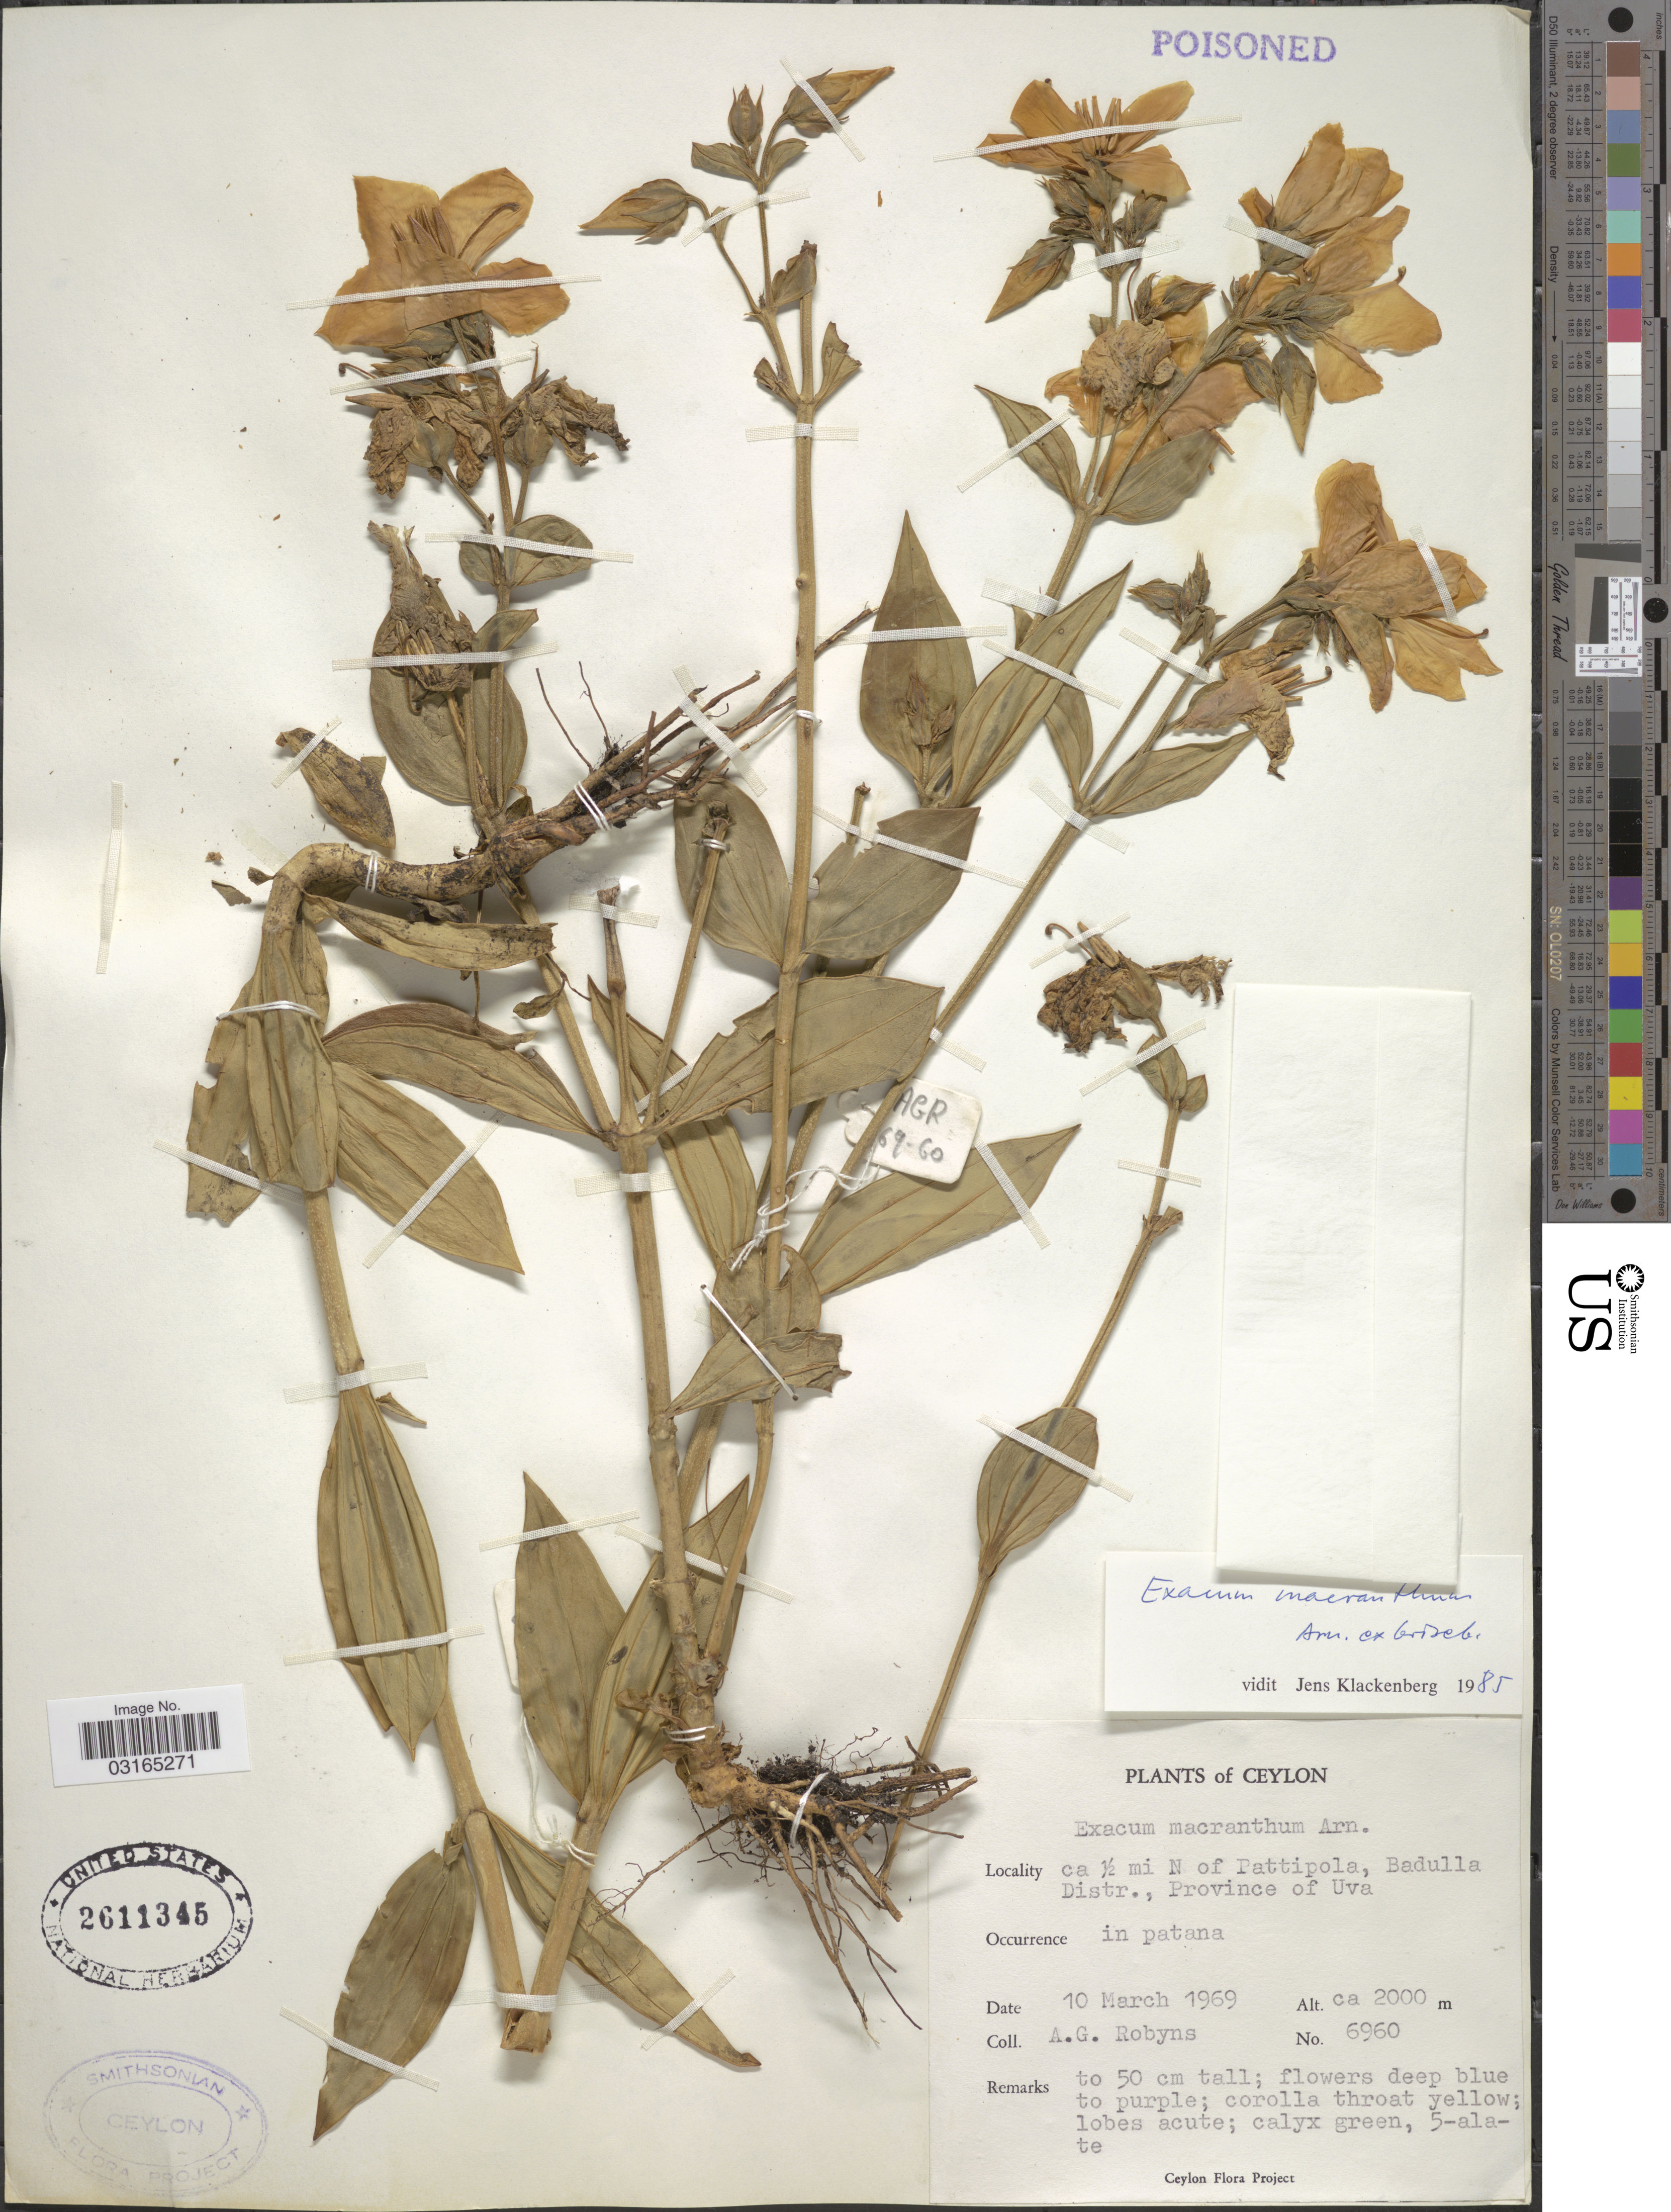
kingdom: Plantae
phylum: Tracheophyta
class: Magnoliopsida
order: Gentianales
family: Gentianaceae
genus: Exacum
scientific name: Exacum macranthum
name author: Arn. ex Griseb.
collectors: A. G. Robyns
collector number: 6960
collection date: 1969-03-10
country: Sri Lanka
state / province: Uva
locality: Ceylon. Ca ½ mi N of Pattipola, Badulla Distr.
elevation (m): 2000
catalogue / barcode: US 2611345